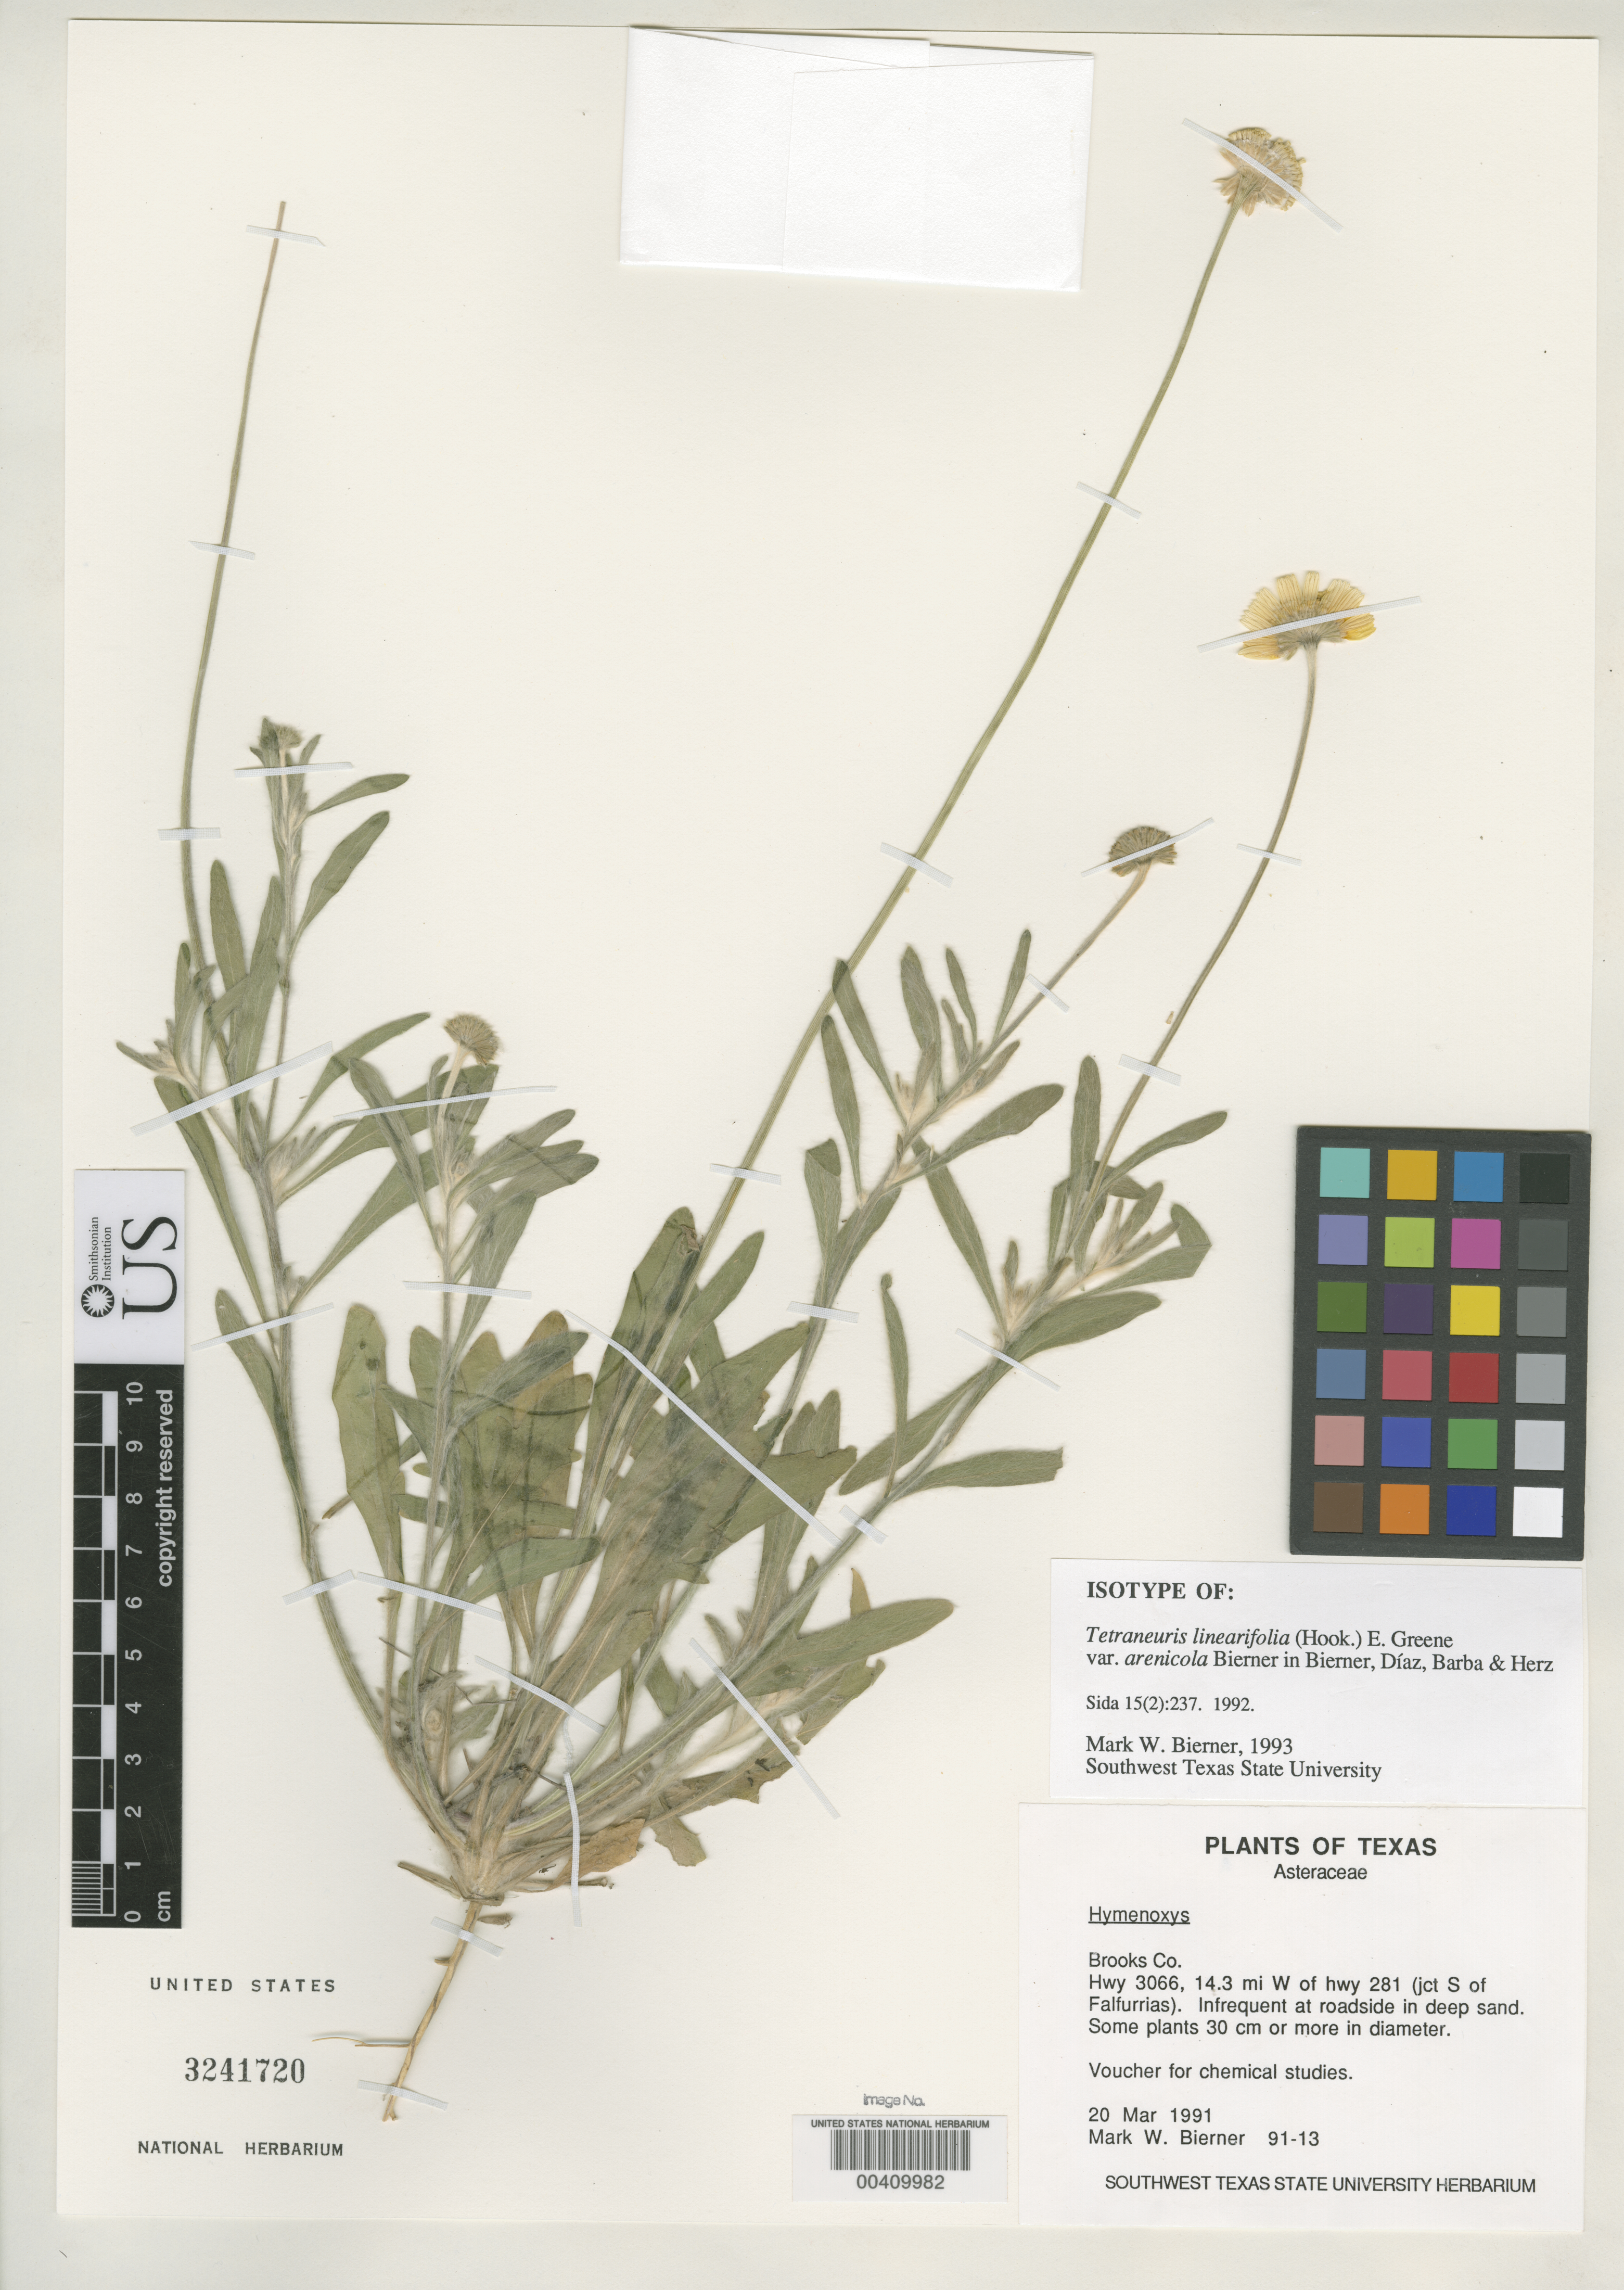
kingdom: Plantae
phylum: Tracheophyta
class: Magnoliopsida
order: Asterales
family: Asteraceae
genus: Tetraneuris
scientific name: Tetraneuris linearifolia var. arenicola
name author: Bierner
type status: Isotype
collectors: M. W. Bierner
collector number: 91-13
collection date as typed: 20 Mar 1991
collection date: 1991-03-20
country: United States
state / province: Texas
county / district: Brooks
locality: Hwy 3066, 14.3 mi W of hwy 281, junction S of Falfurrias.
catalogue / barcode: US 3241720